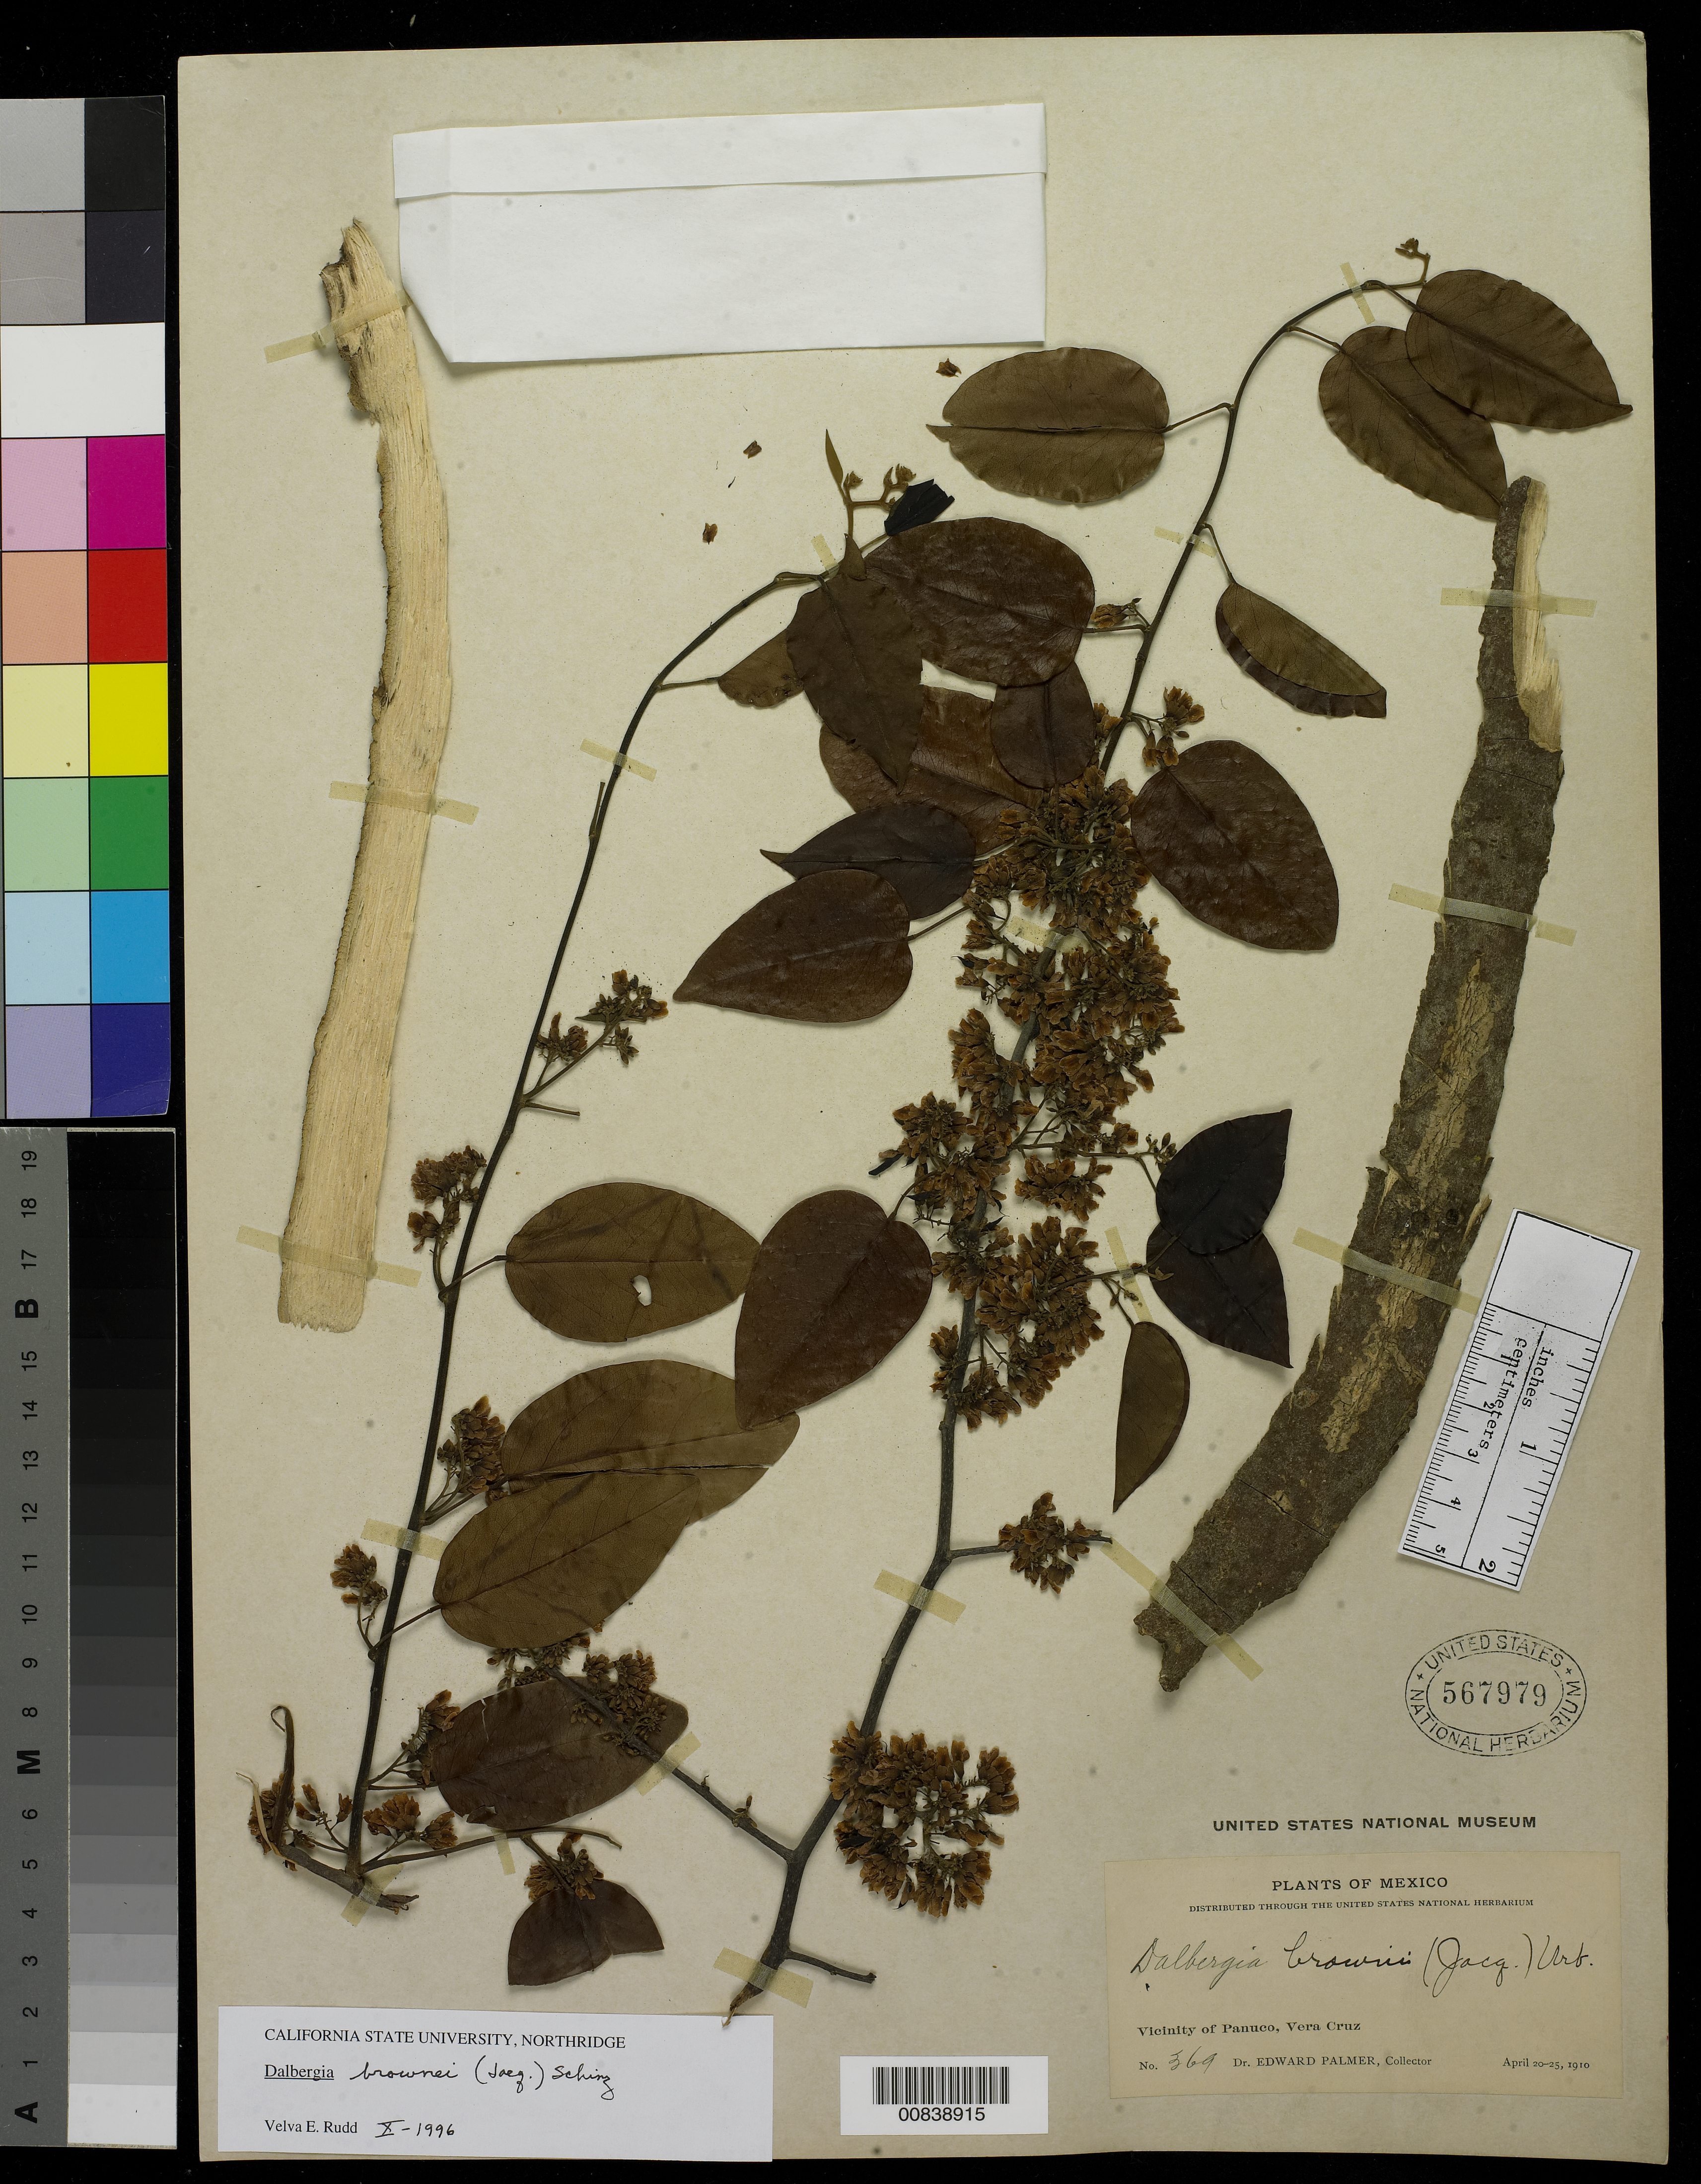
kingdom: Plantae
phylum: Tracheophyta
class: Magnoliopsida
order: Fabales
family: Fabaceae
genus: Dalbergia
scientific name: Dalbergia brownei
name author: (Jacq.) Schinz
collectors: E. Palmer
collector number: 369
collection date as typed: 20 Apr 1910 to 25 Apr 1910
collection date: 1910-04-20/1910-04-25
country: Mexico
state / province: Veracruz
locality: Vicinity of Panuco, Veracruz.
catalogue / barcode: US 567979